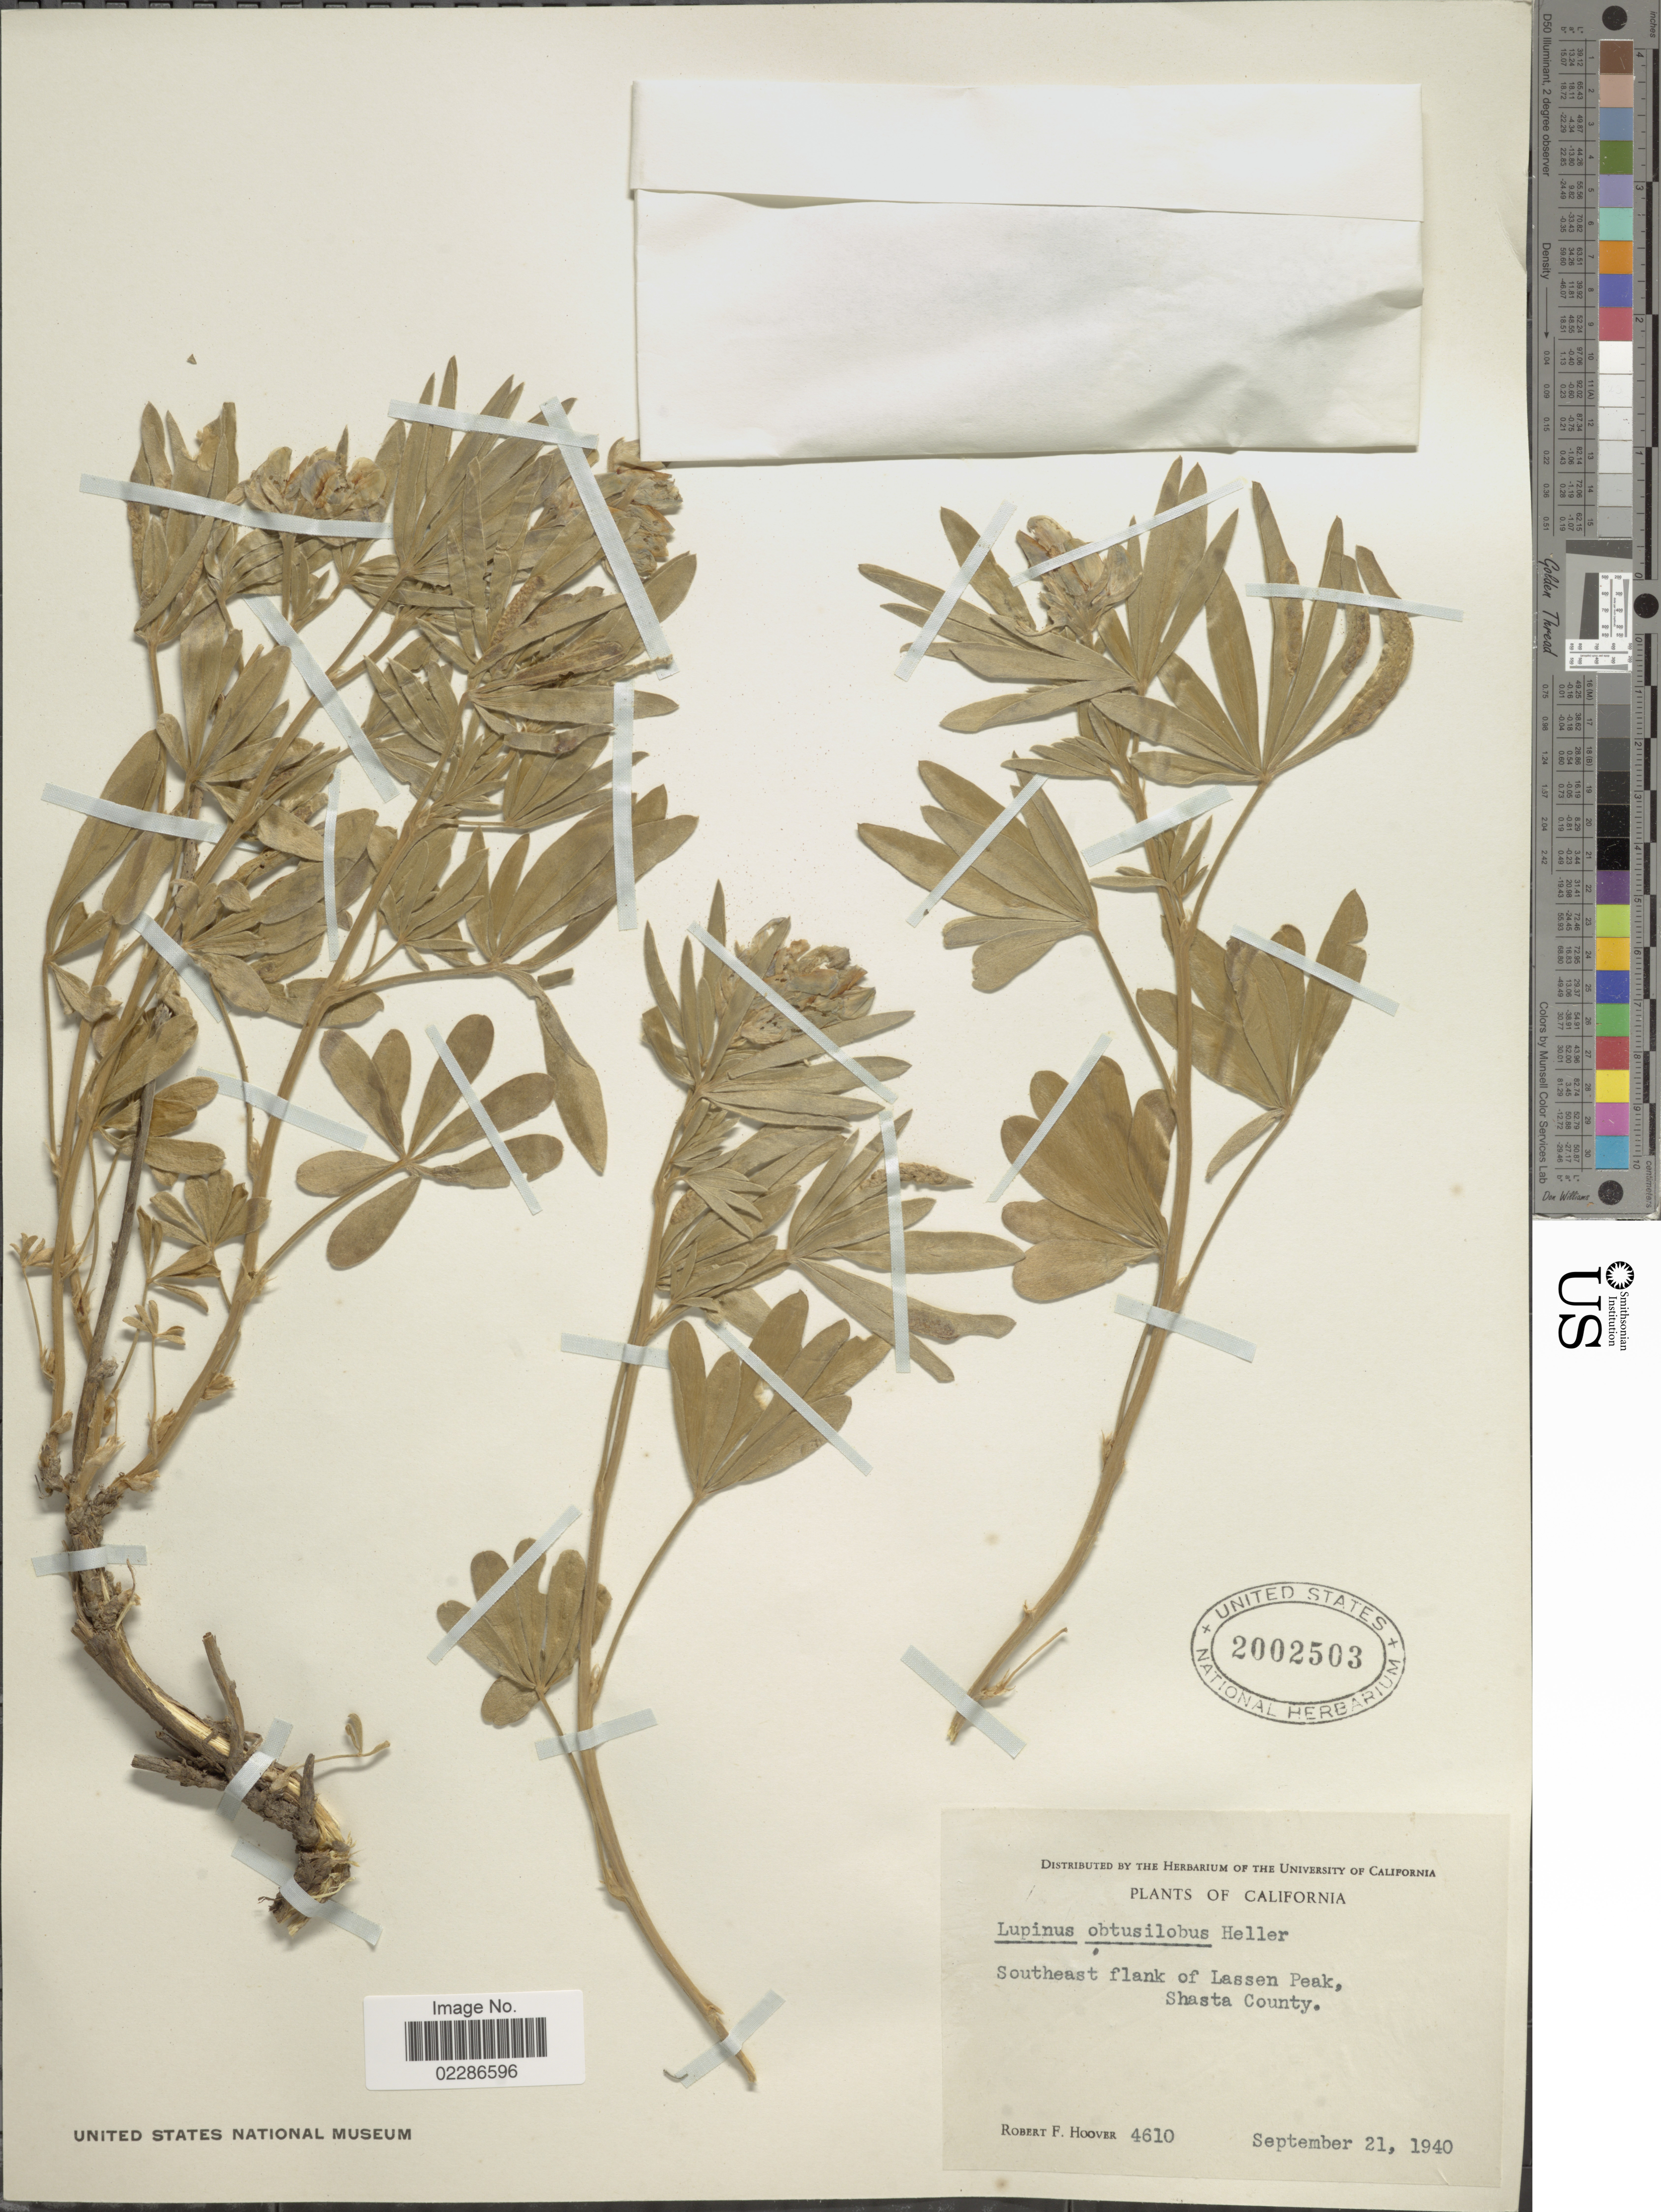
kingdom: Plantae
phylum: Tracheophyta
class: Magnoliopsida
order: Fabales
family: Fabaceae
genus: Lupinus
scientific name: Lupinus obtusilobus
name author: A. Heller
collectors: R. F. Hoover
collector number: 4610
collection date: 1940-09-21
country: United States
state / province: California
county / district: Shasta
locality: Southeast flank of Lassen Peak, Shasta County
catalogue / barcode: US 2002503